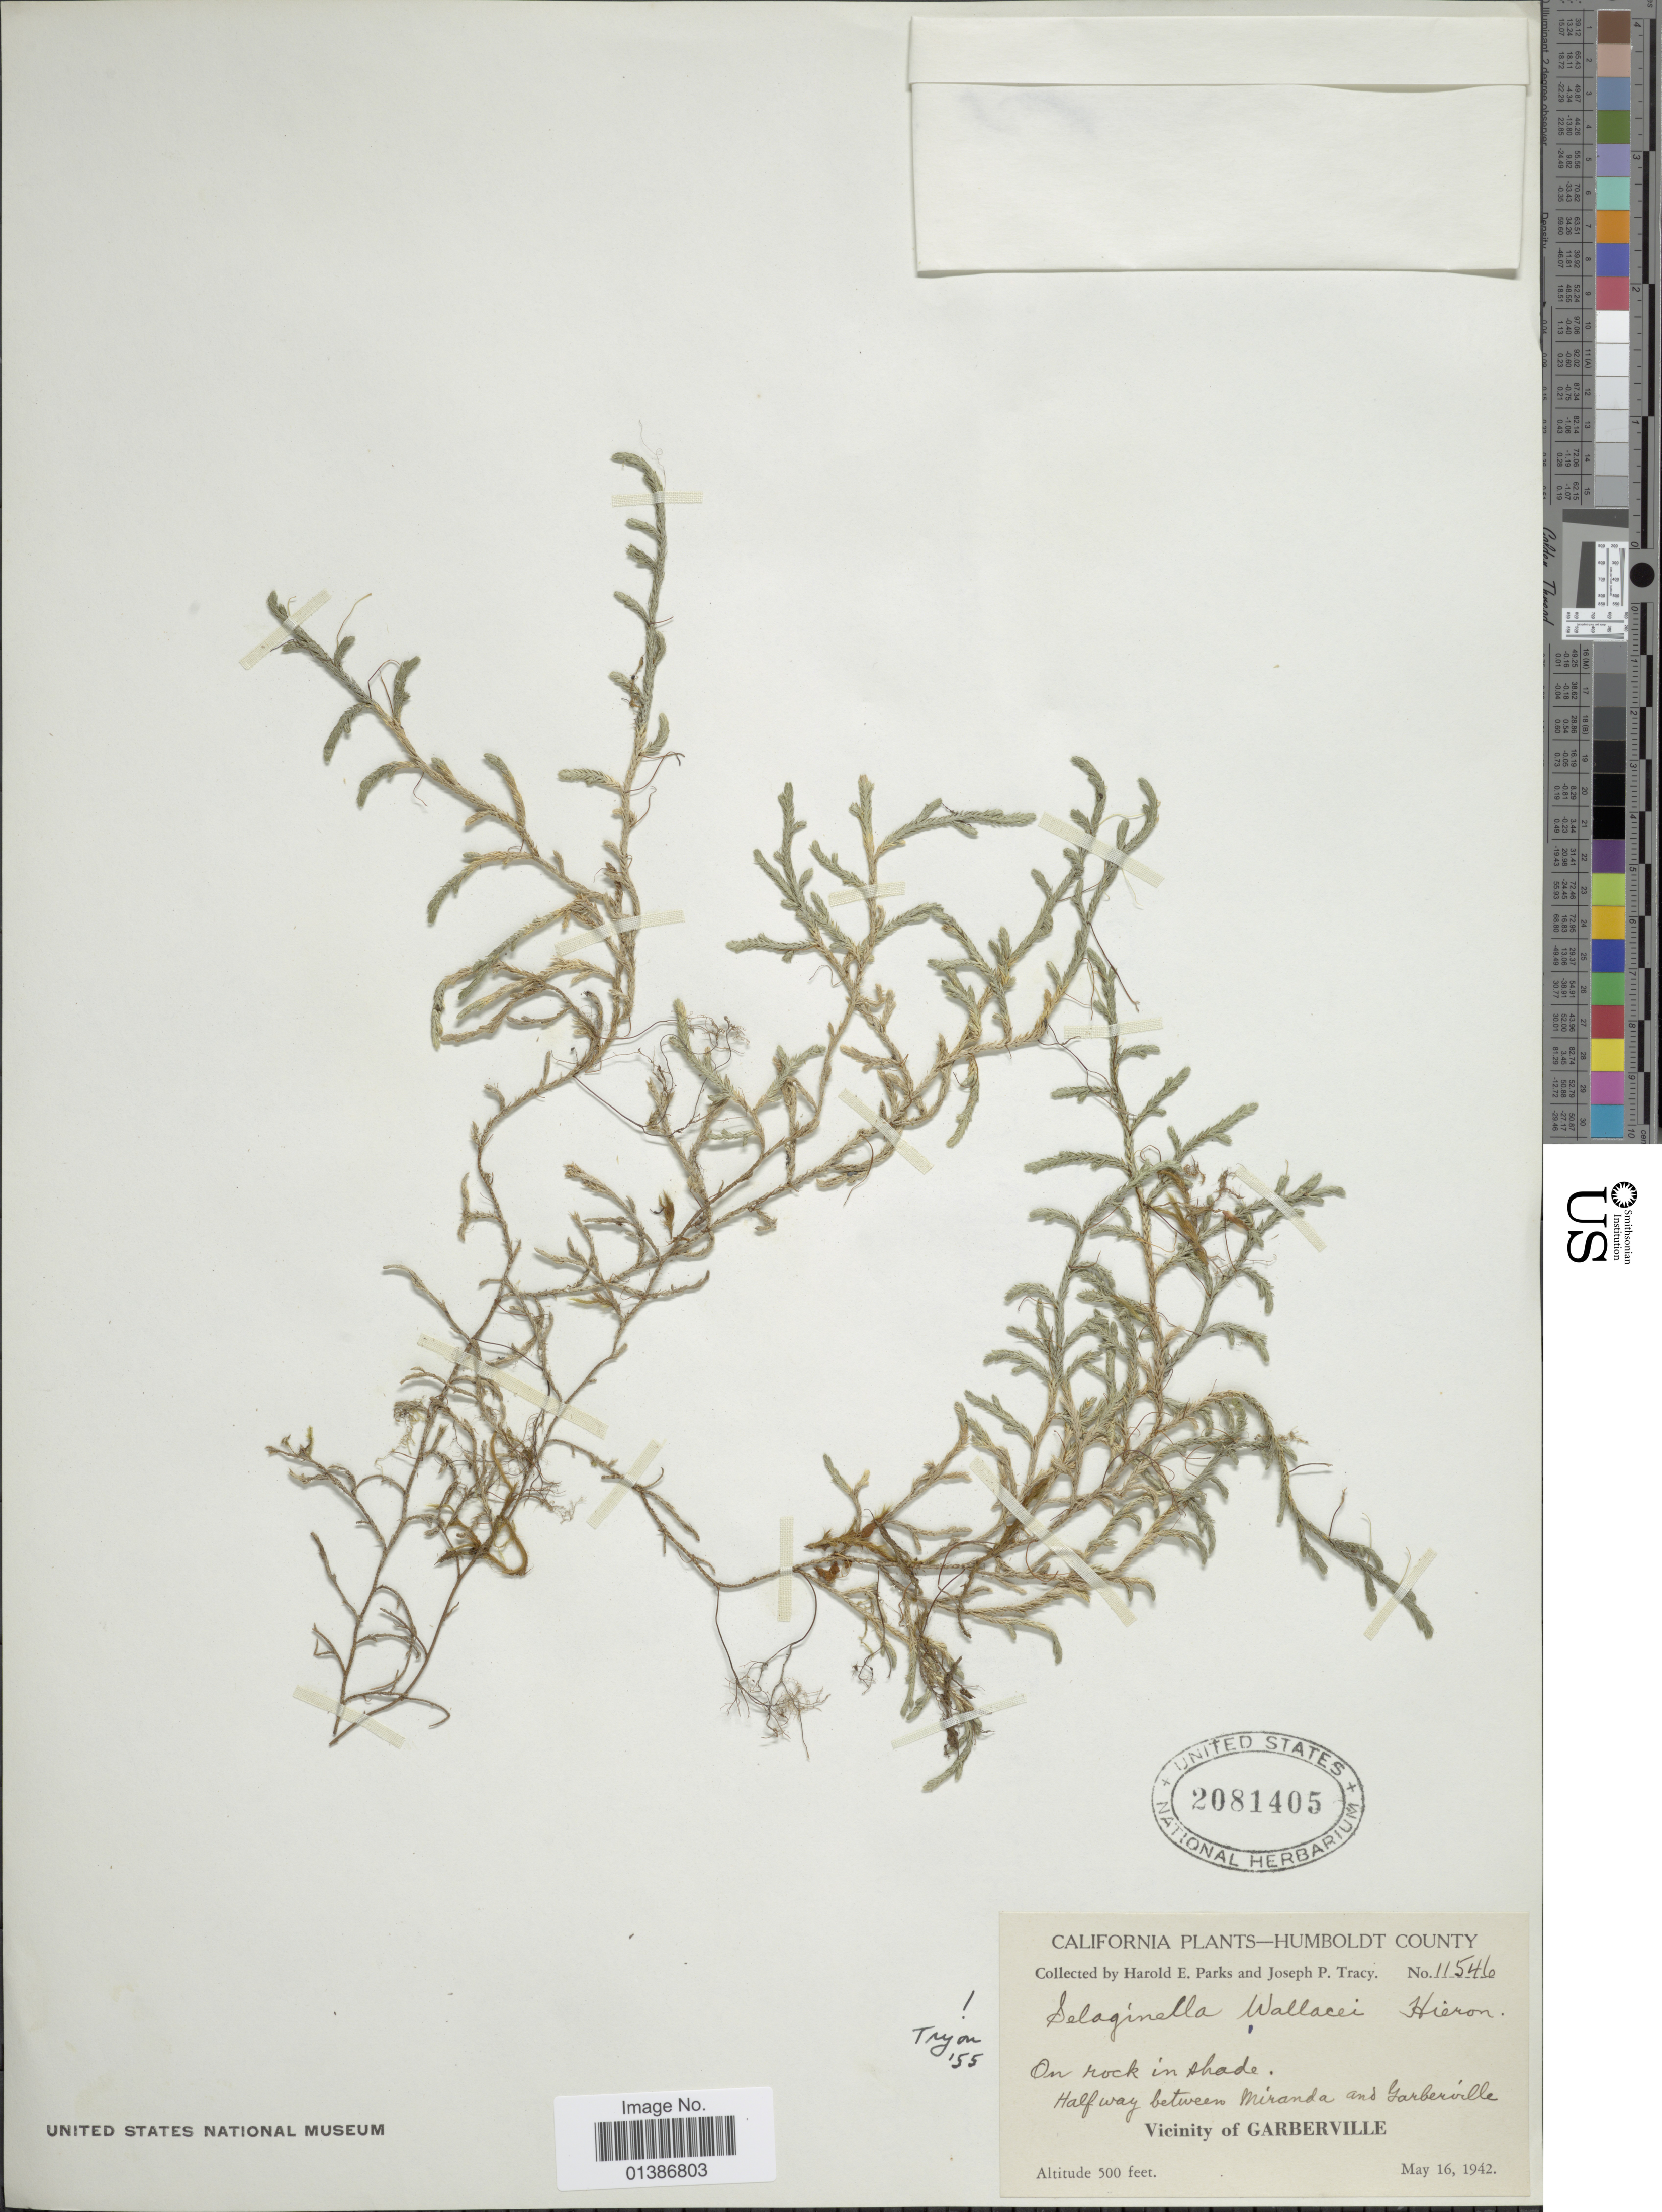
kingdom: Plantae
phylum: Tracheophyta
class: Lycopodiopsida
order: Selaginellales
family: Selaginellaceae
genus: Selaginella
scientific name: Selaginella wallacei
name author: Hieron.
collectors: H. E. Parks & J. Tracy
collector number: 11546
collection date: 1942-05-16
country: United States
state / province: California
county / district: Humboldt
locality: Humboldt County. Halfway between Miranda and Garberville, Vicinity of Garberville.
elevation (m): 152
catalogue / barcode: US 2081405